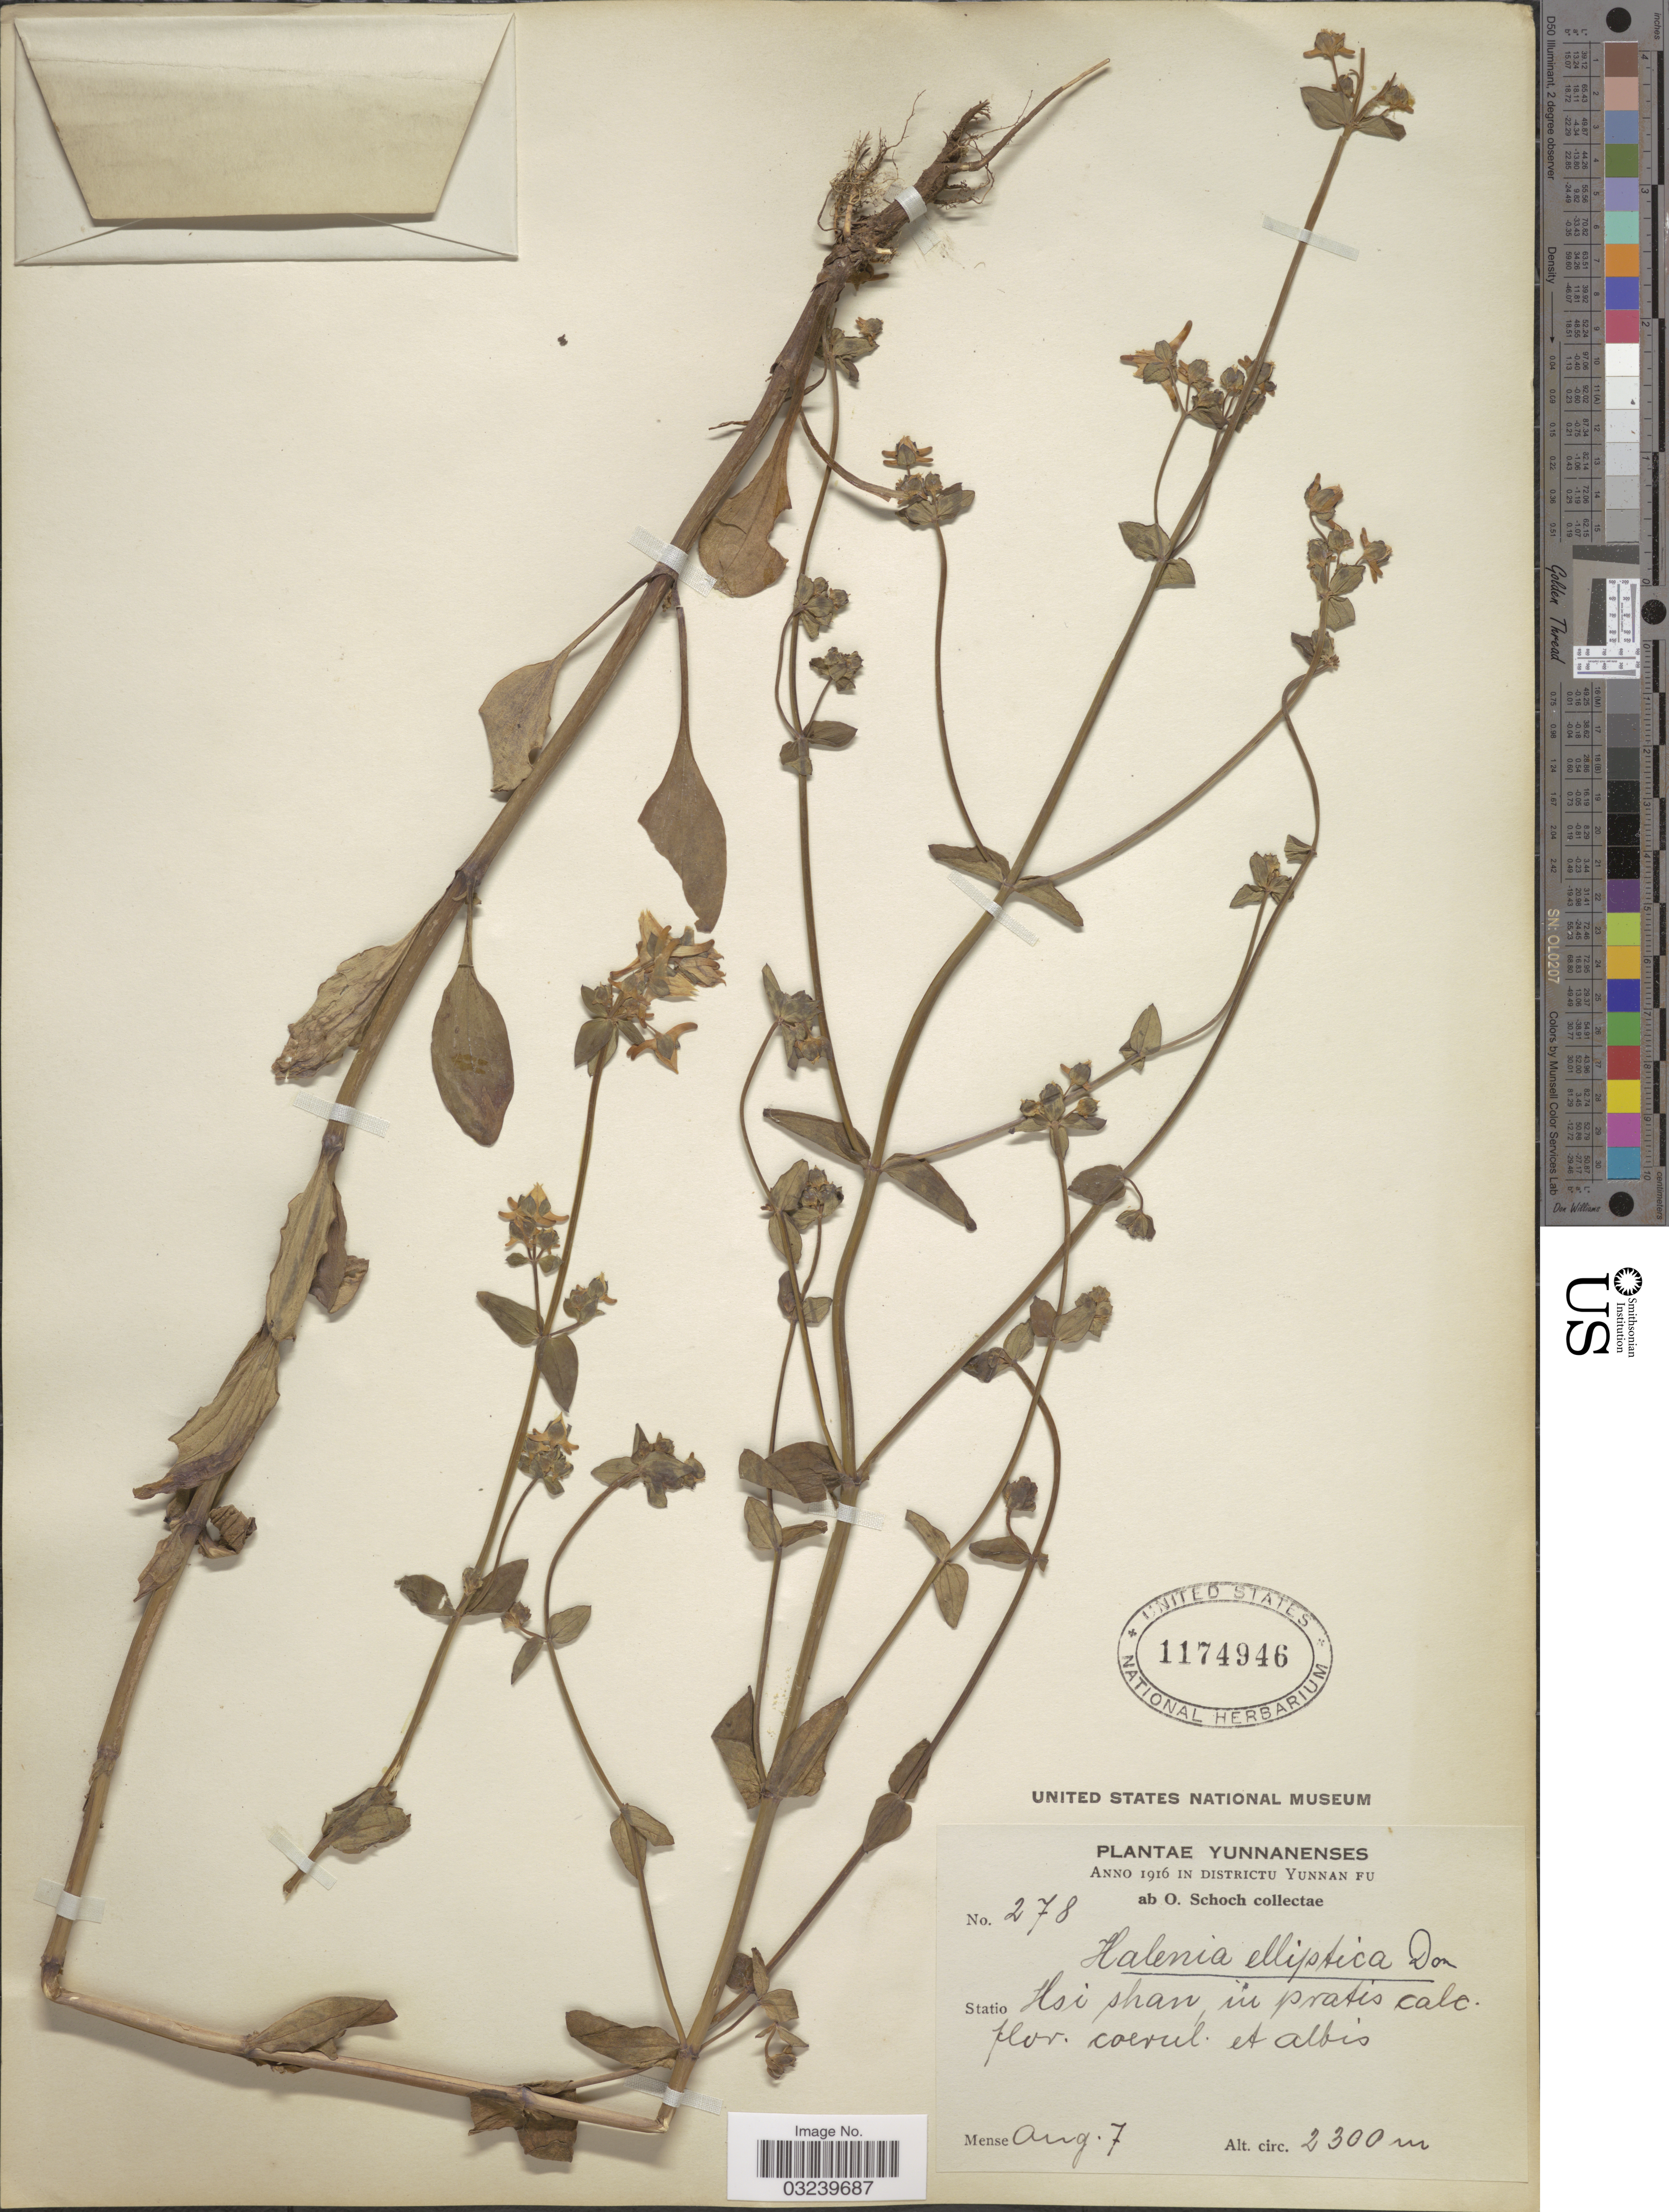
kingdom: Plantae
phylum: Tracheophyta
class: Magnoliopsida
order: Gentianales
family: Gentianaceae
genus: Halenia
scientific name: Halenia elliptica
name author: D. Don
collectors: O. Schoch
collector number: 278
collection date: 1916-08-07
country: China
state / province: Yunnan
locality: Statio Hsi shan in pratis calc. flor. coerul [interpreted] et albis [interpreted].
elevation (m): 2300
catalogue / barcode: US 1174946